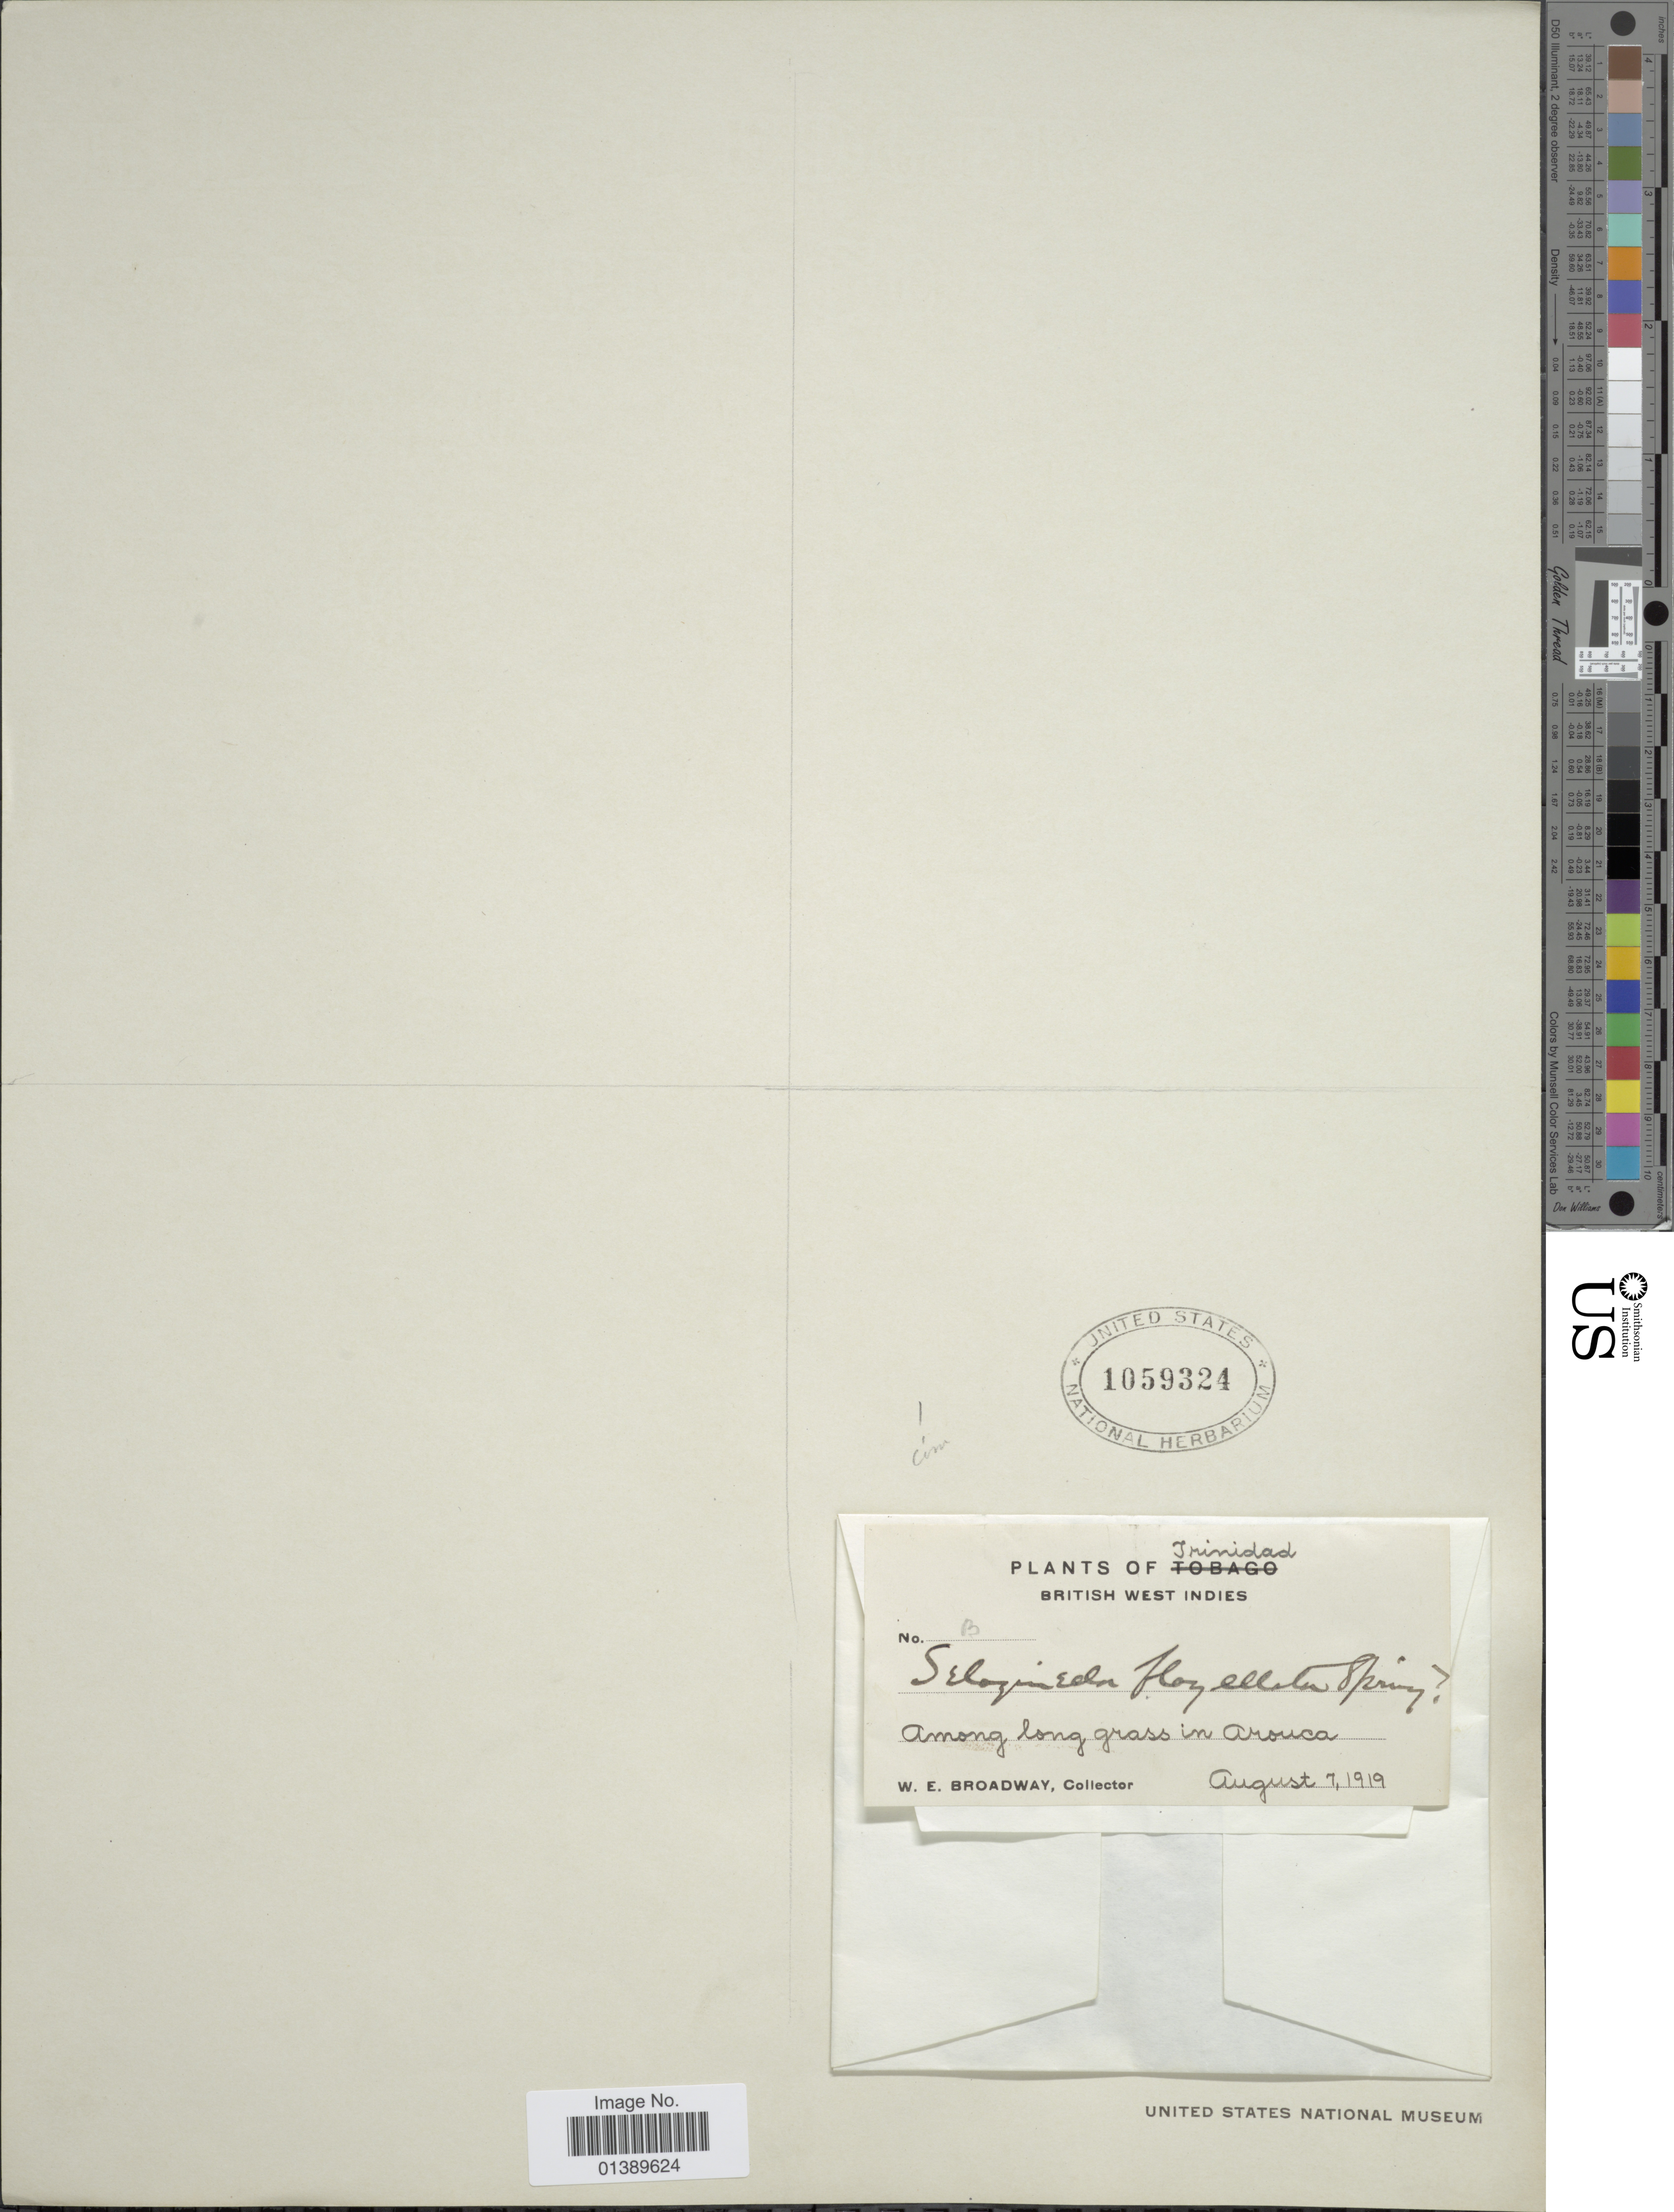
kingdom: Plantae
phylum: Tracheophyta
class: Lycopodiopsida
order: Selaginellales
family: Selaginellaceae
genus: Selaginella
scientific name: Selaginella flagellata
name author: Spring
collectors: W. E. Broadway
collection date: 1919-08-07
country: Trinidad and Tobago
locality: Trinidad, British West Indies, Among long grass in Arouca.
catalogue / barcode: US 1059324